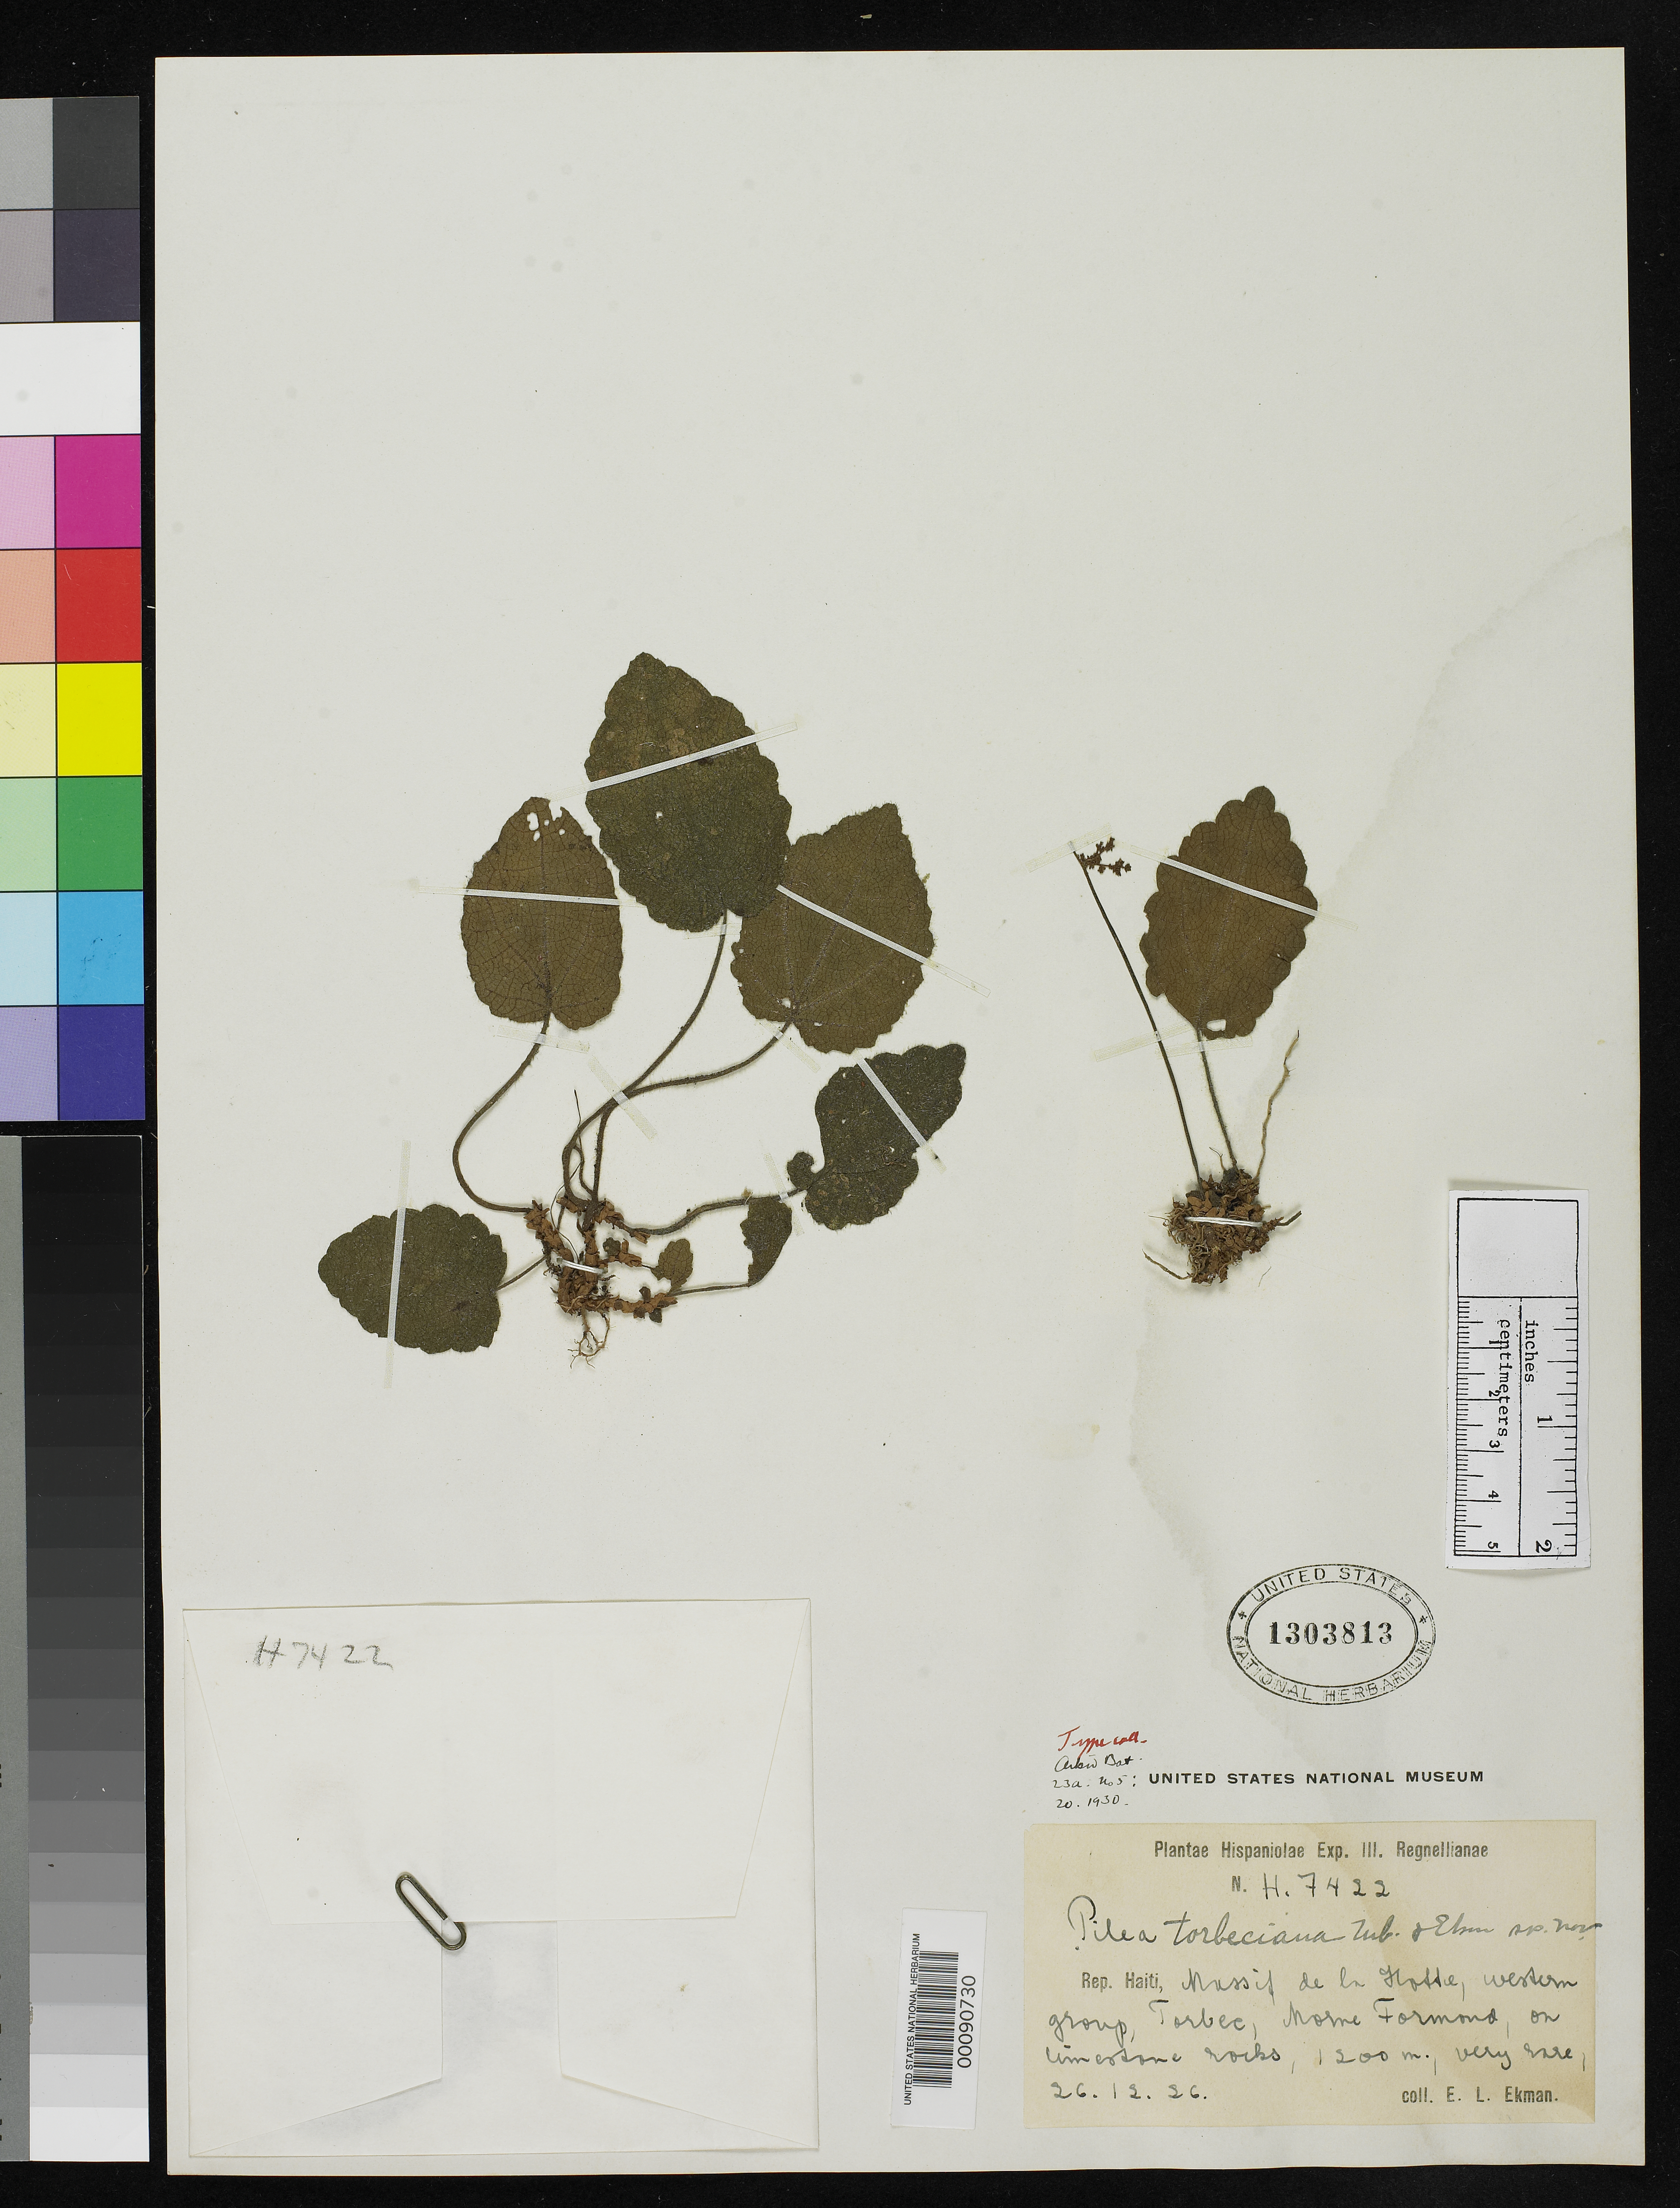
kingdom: Plantae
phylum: Tracheophyta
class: Magnoliopsida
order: Rosales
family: Urticaceae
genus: Pilea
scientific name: Pilea torbeciana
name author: Urb. & Ekman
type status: Isotype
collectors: E. L. Ekman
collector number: H 7422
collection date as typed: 26 Dec 1926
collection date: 1926-12-26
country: Haiti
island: Hispaniola Island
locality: Massif de La Hotte, Torbec, Morneformon.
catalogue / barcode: US 1303813